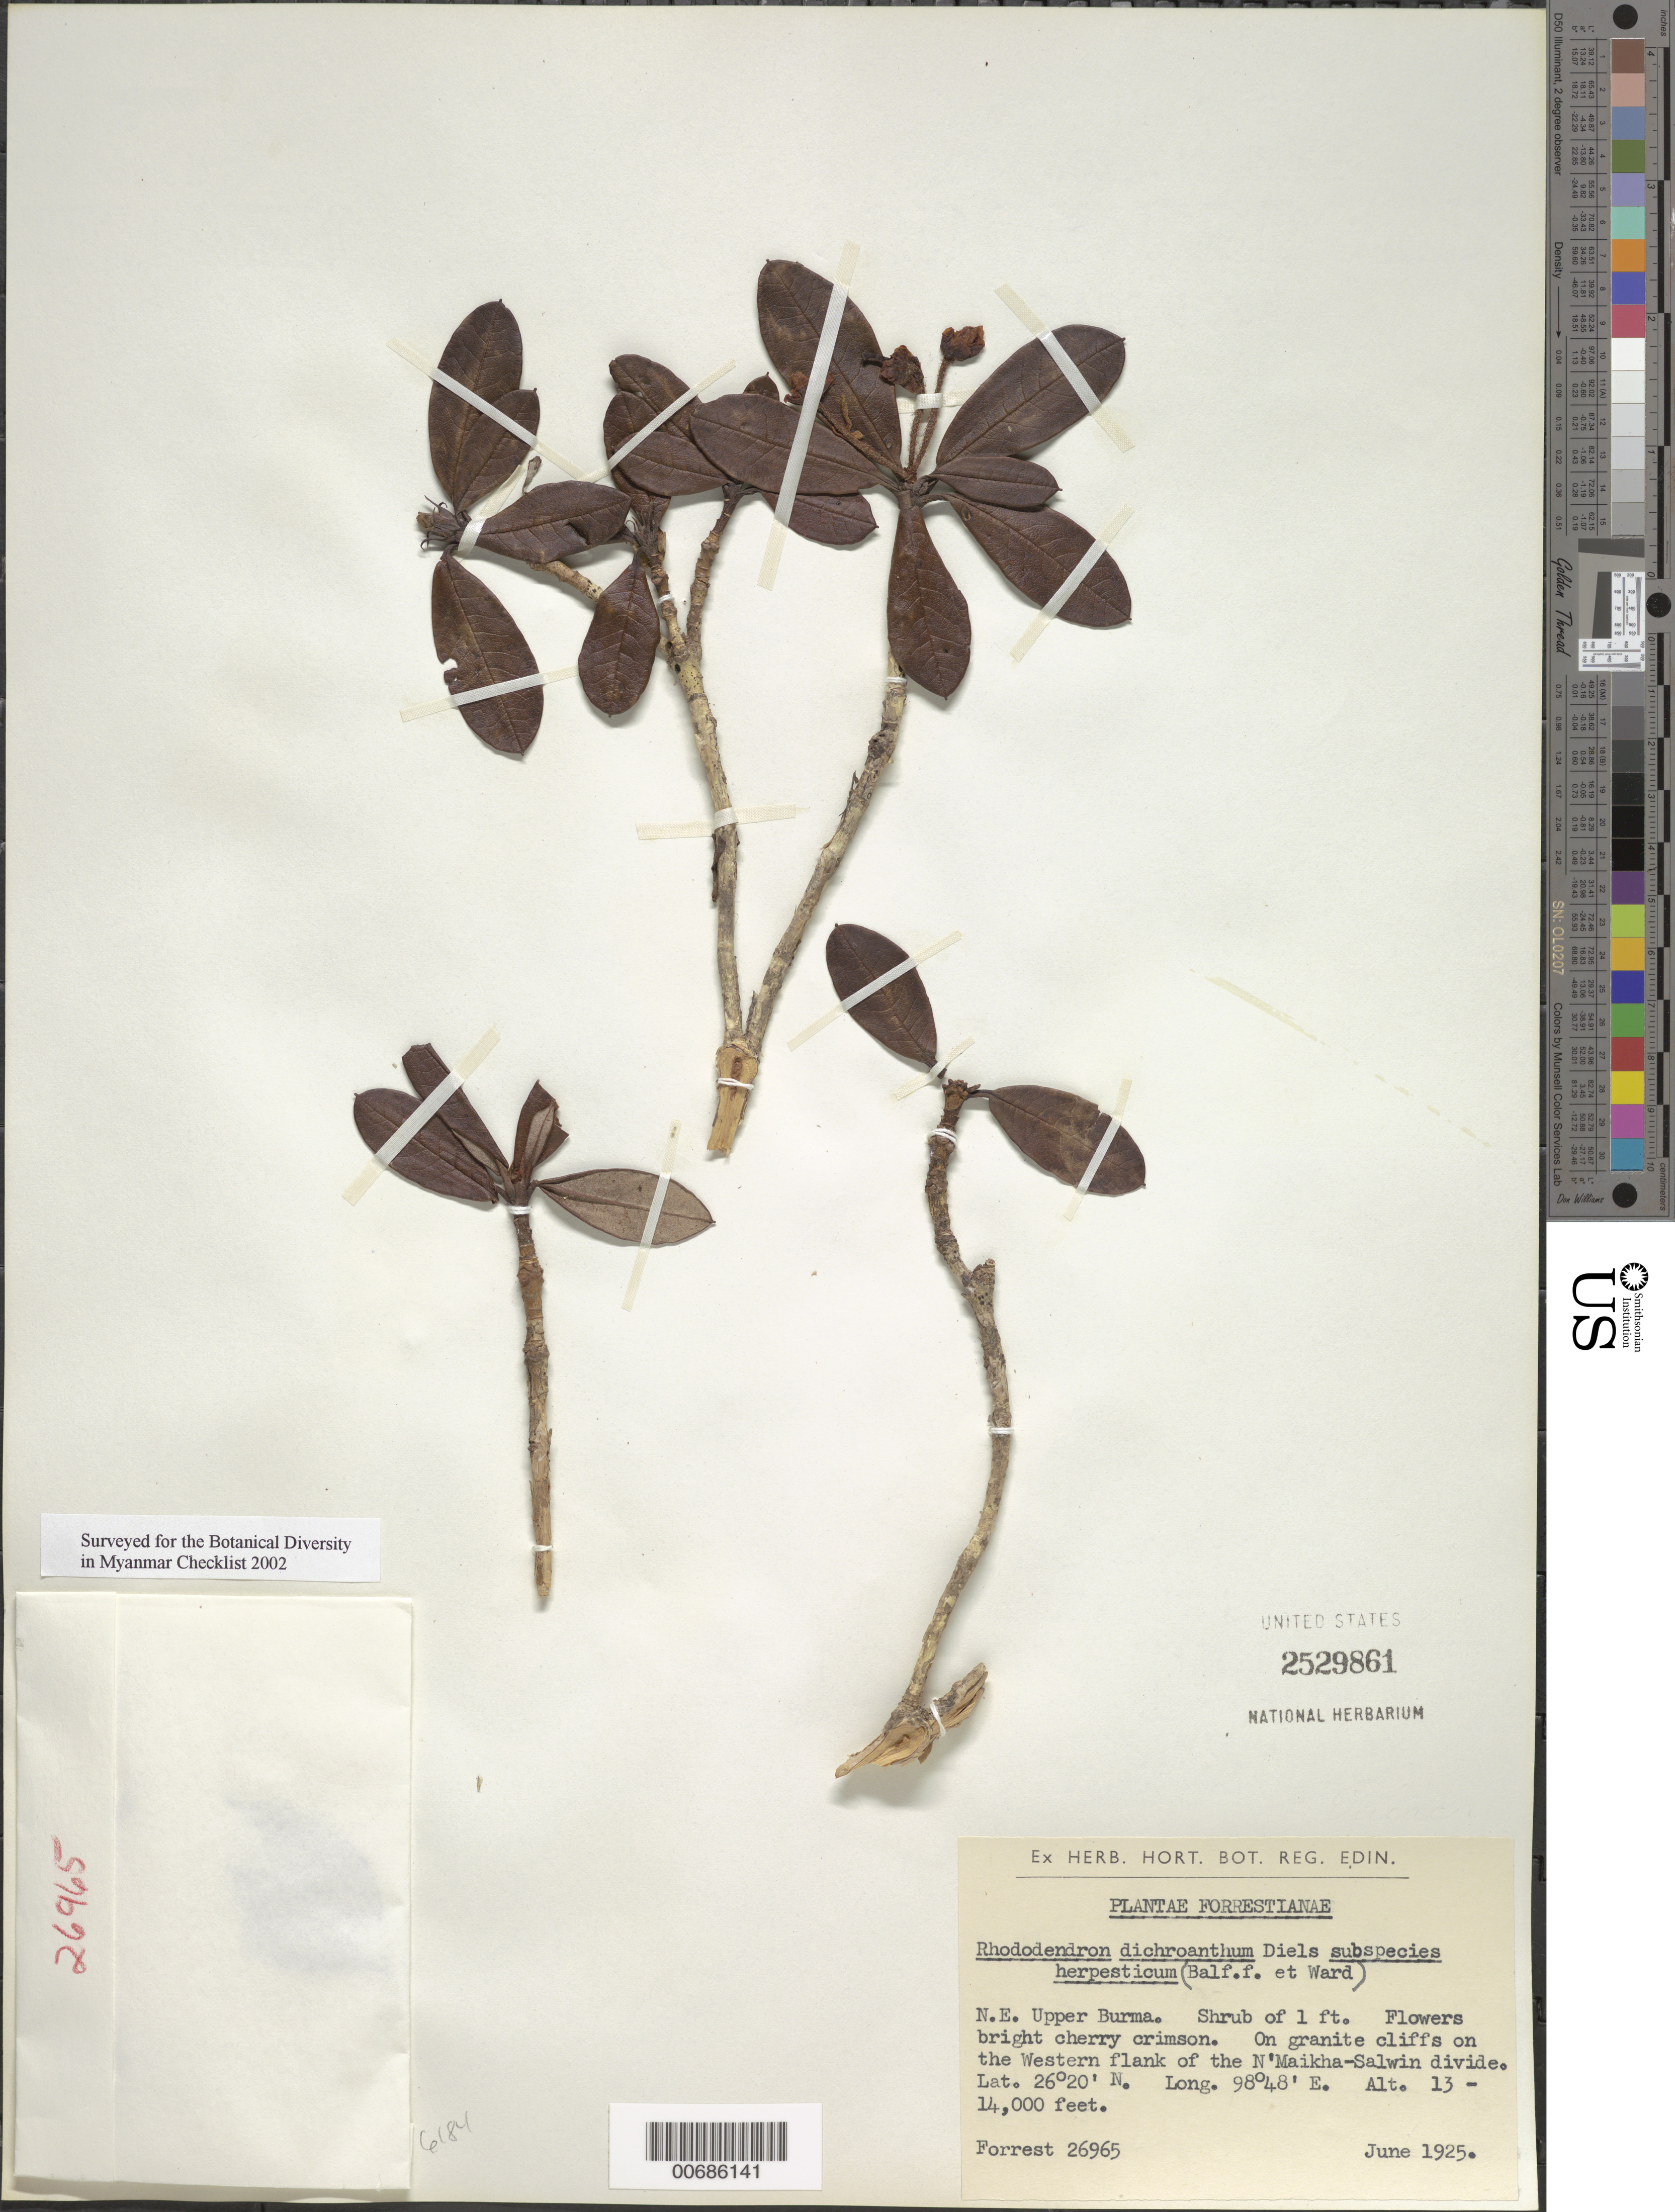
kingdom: Plantae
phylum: Tracheophyta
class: Magnoliopsida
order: Ericales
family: Ericaceae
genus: Rhododendron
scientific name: Rhododendron dichroanthum subsp. herpesticum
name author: (Balf. f. & Kingdon-Ward) Cowan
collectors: G. Forrest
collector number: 26965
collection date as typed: Jun 1925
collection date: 1925-06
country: Myanmar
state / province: Kachin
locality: N'Maikha-Salwin Divide, W flank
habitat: Granite cliffs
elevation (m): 3962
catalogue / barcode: US 2529861